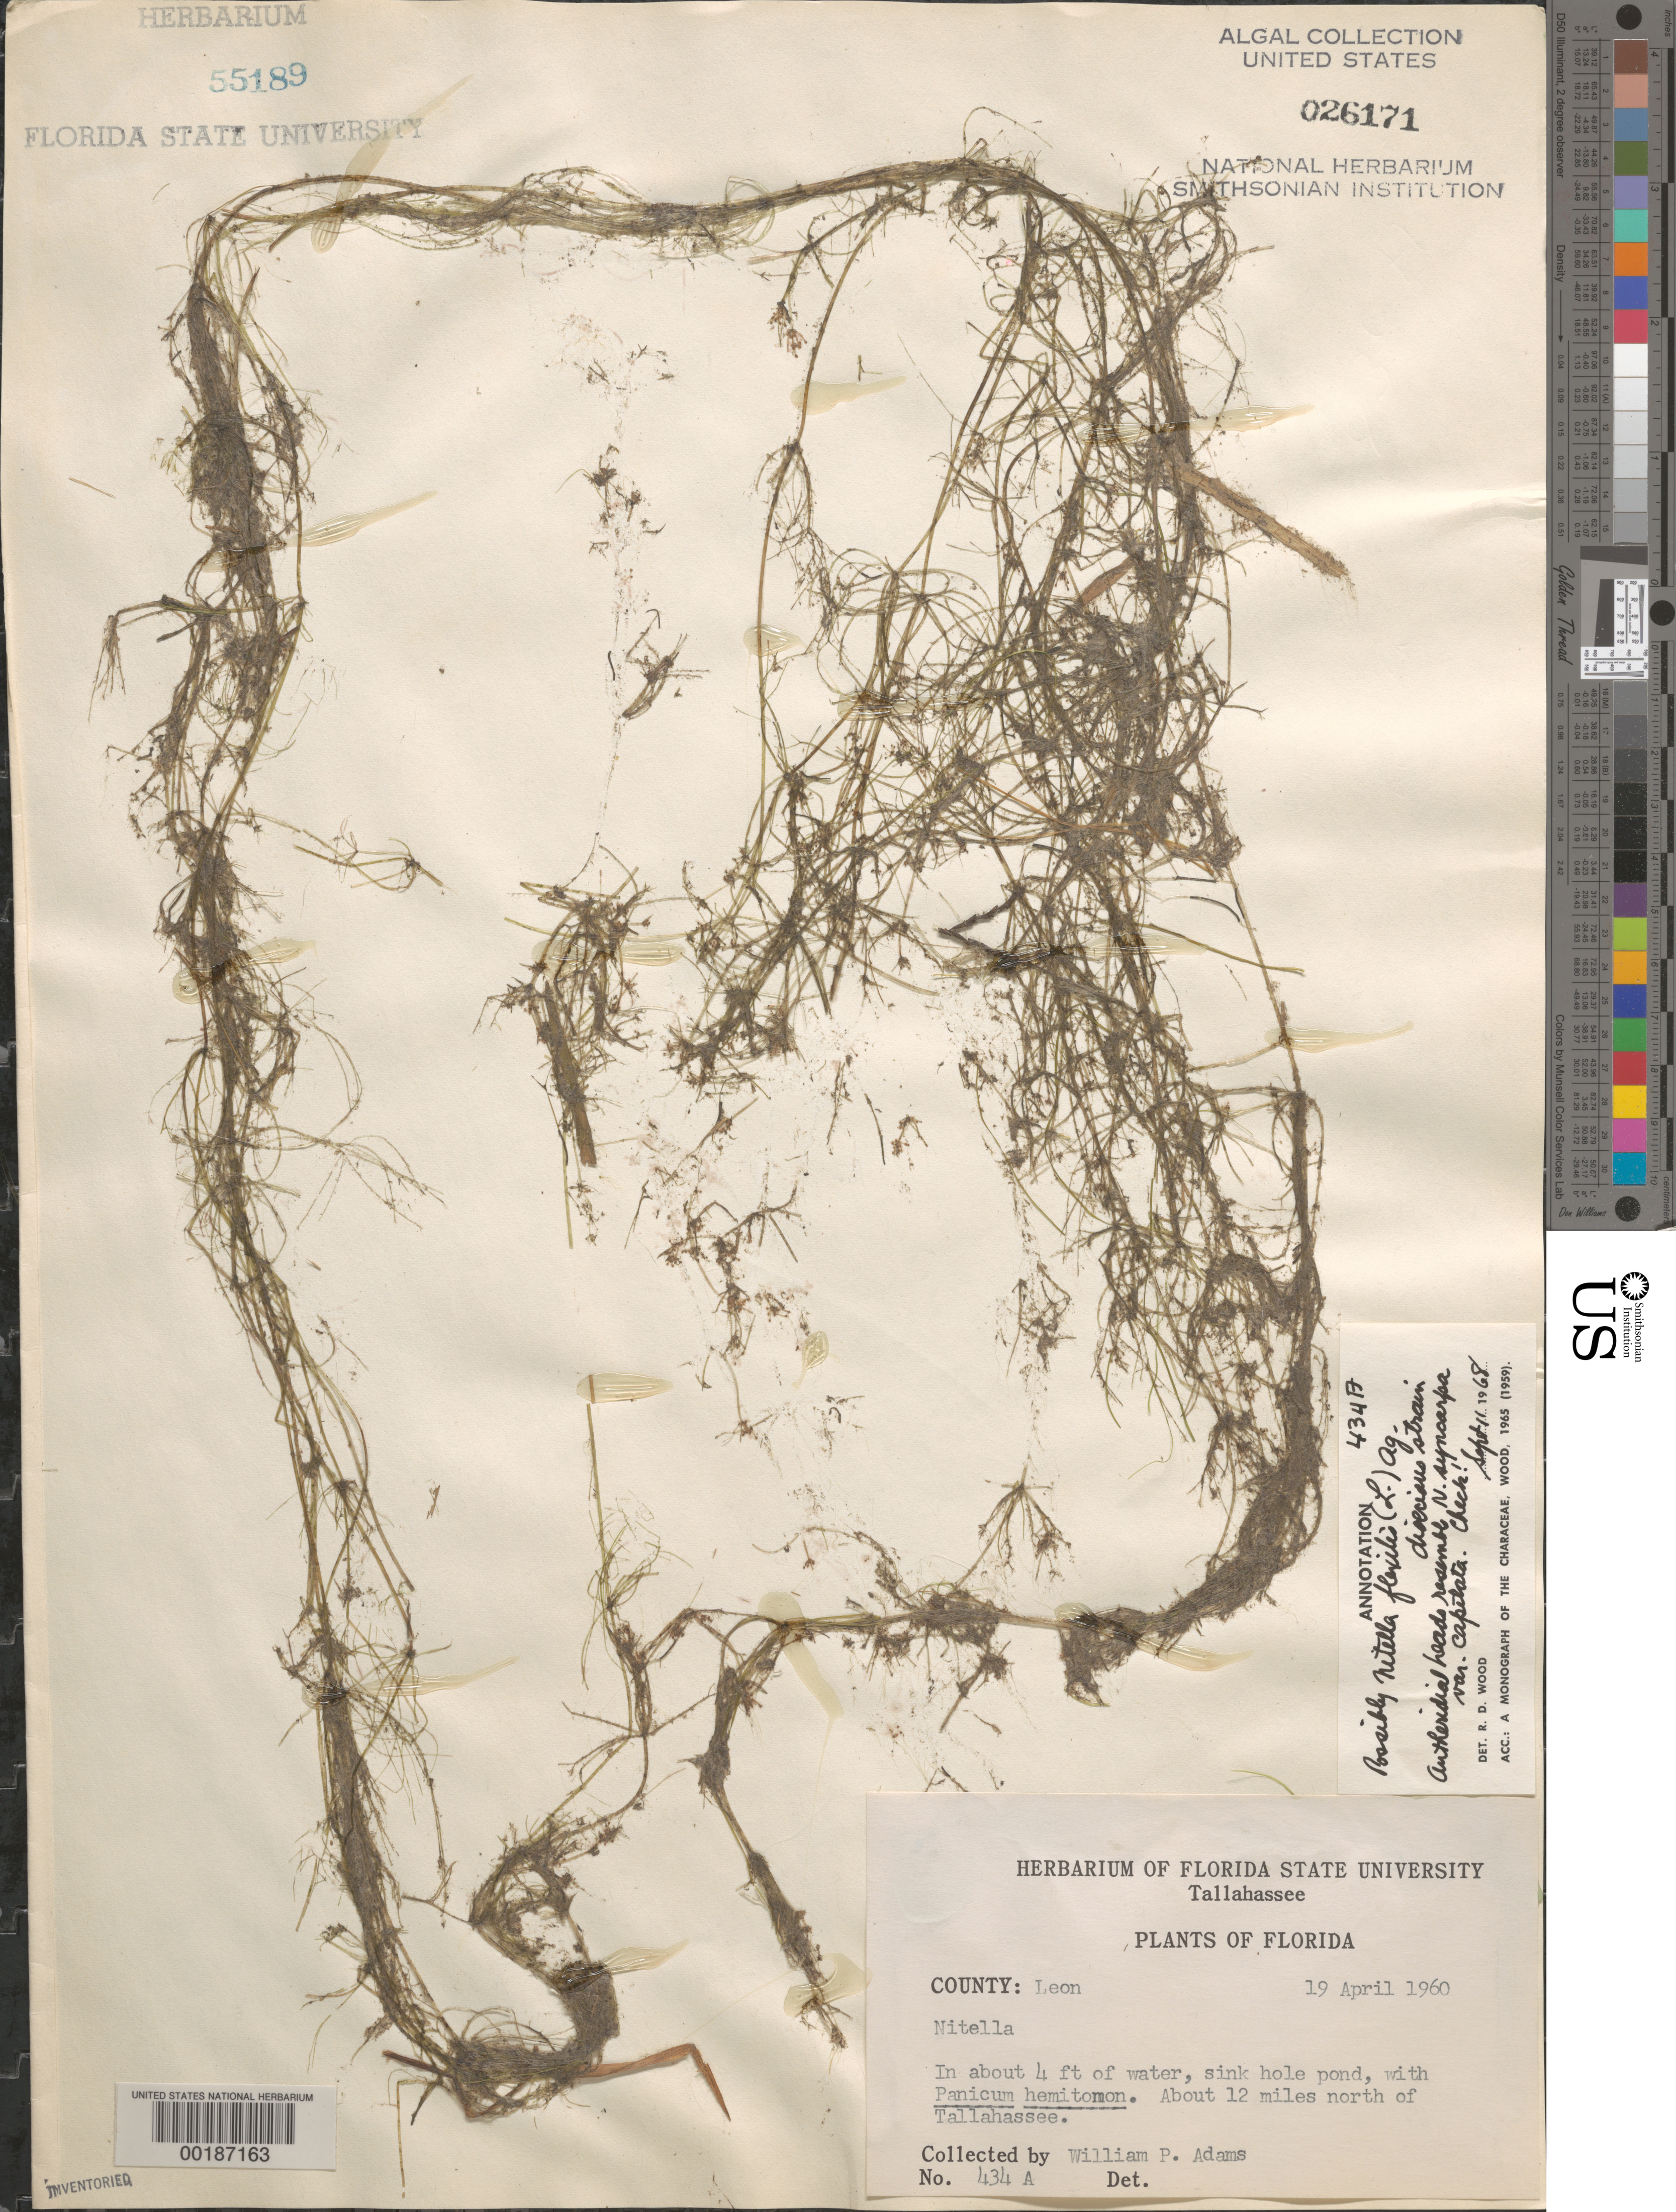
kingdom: Plantae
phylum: Charophyta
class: Charophyceae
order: Charales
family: Characeae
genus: Nitella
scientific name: Nitella flexilis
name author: (L.) C. Agardh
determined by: Wood, R. D.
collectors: W. P. Adams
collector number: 434a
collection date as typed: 19 Apr 1960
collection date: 1960-04-19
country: United States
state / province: Florida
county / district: Leon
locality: Ca. 12 miles north of Tallahassee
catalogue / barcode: US 26171